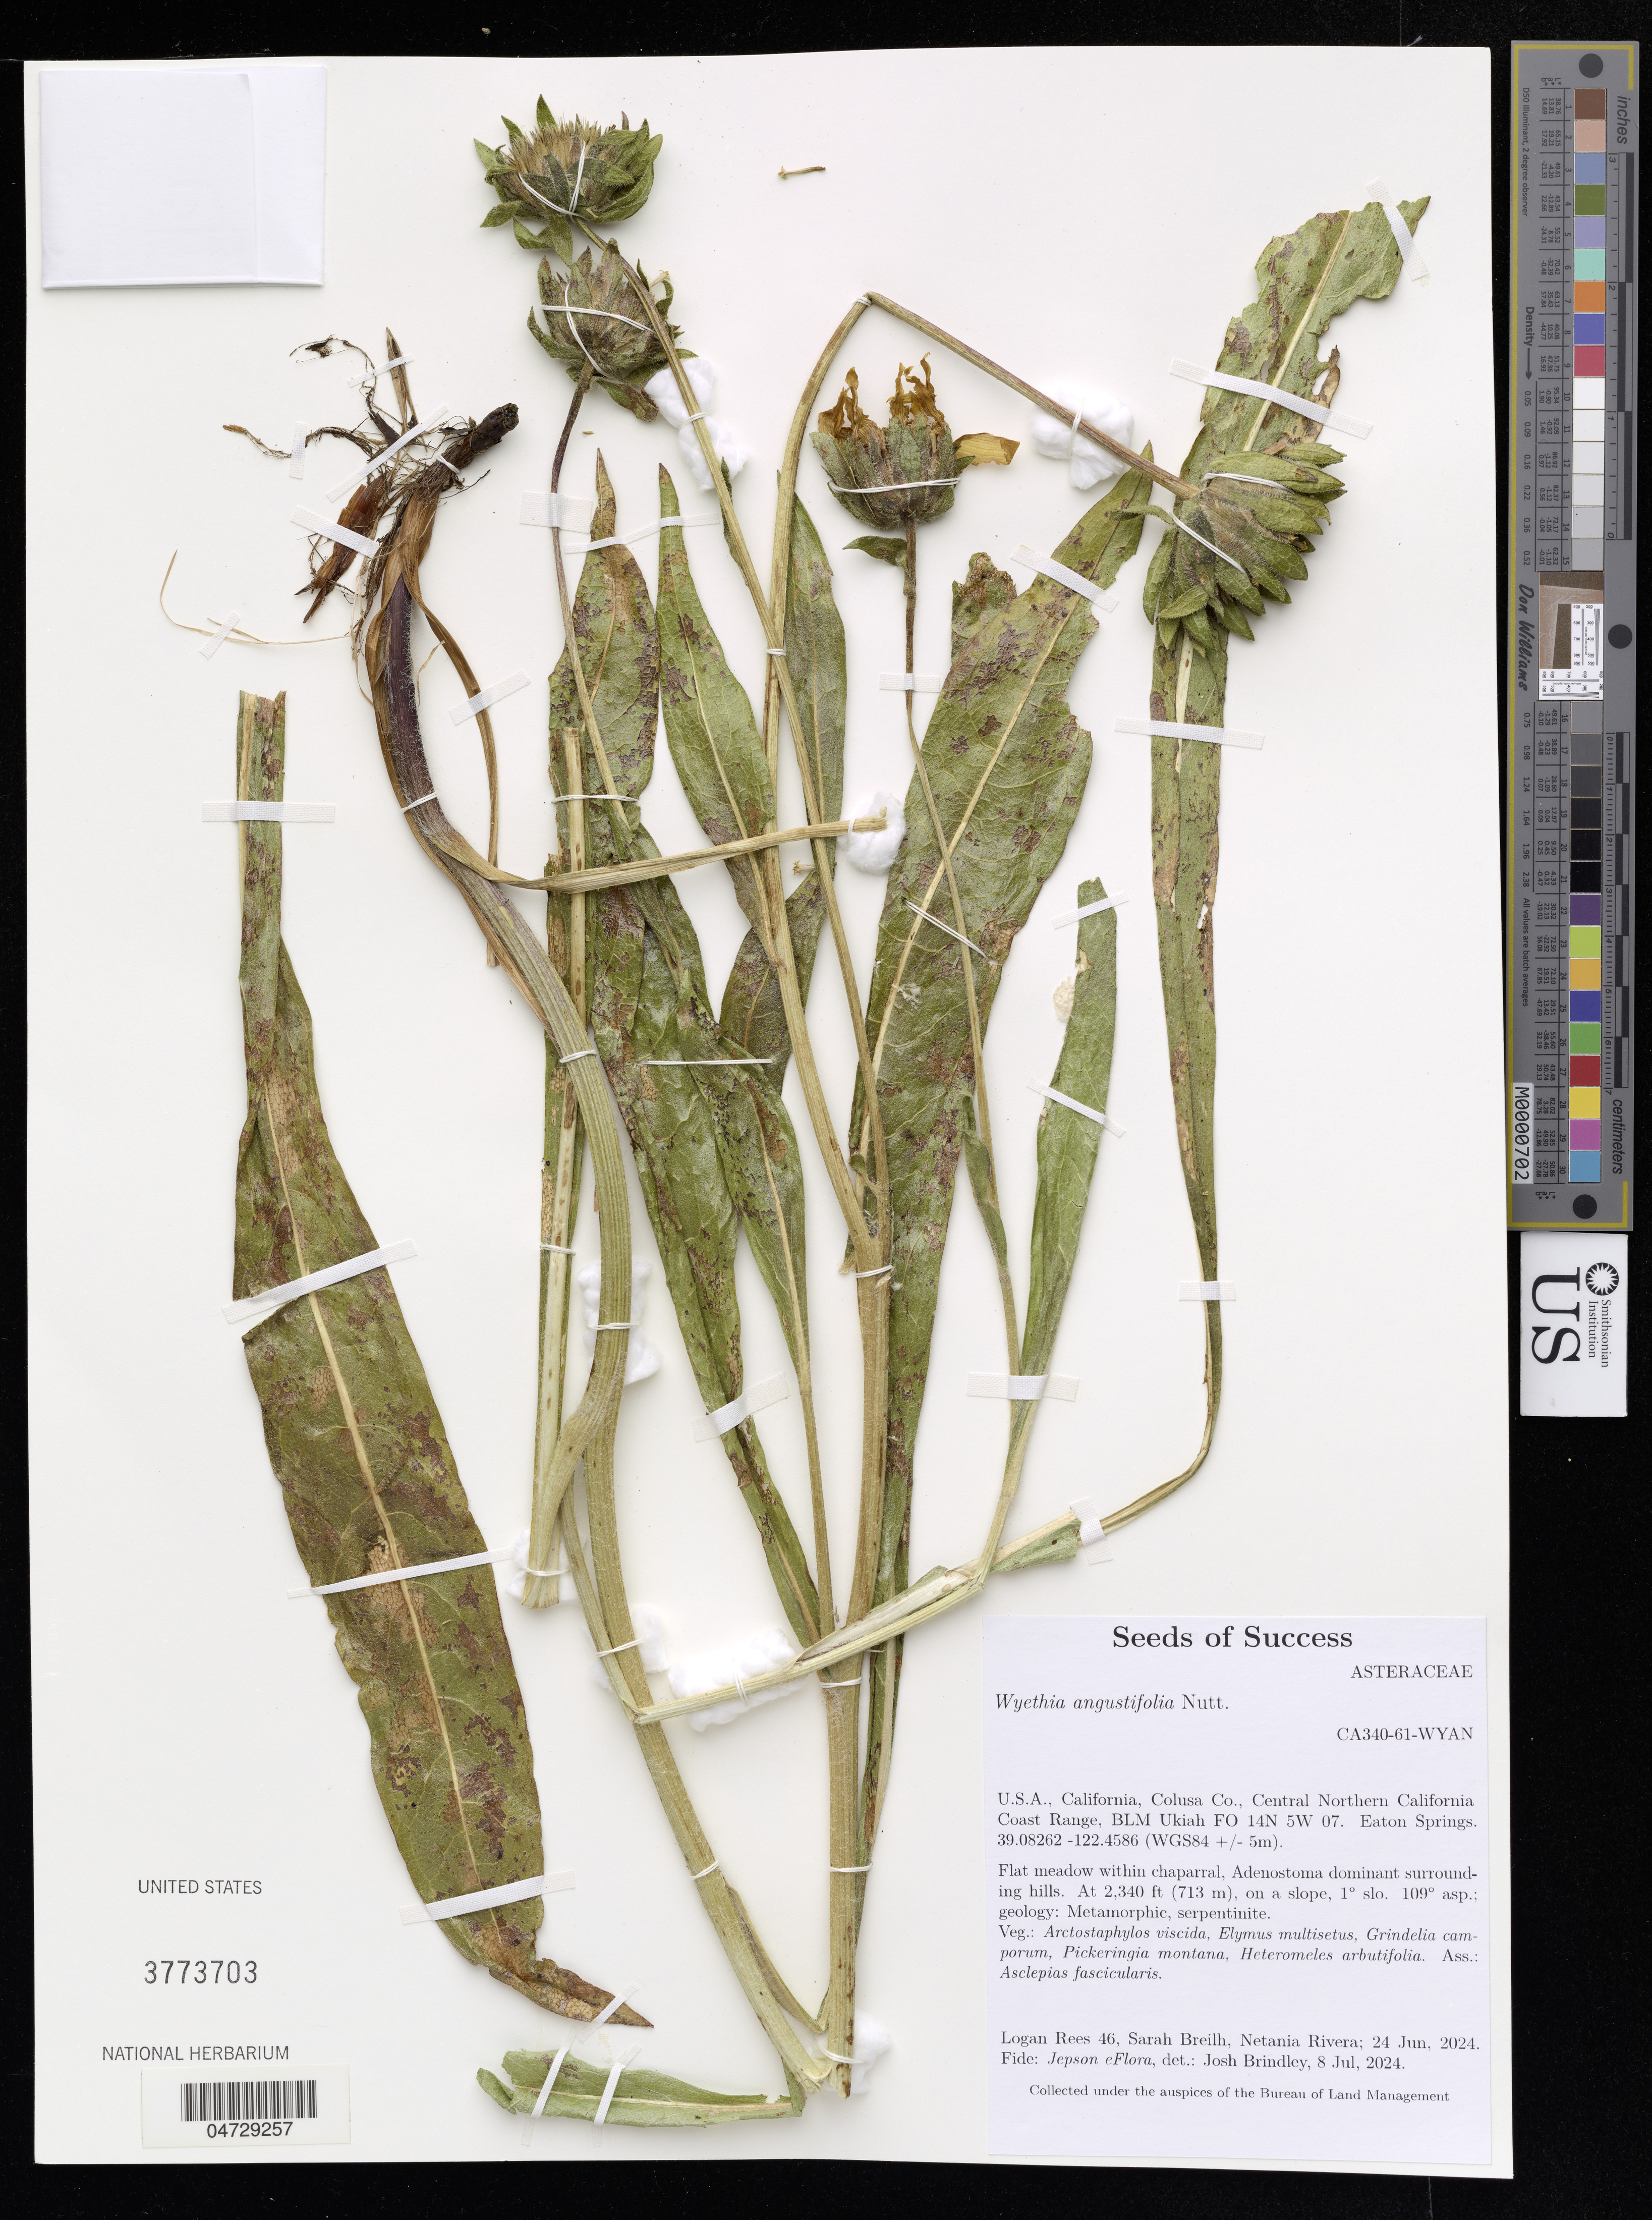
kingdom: Plantae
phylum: Tracheophyta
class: Magnoliopsida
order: Asterales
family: Asteraceae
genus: Wyethia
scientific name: Wyethia angustifolia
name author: (DC.) Nutt.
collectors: L. Rees, S. Breilh & N. Rivera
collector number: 46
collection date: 2024-06-24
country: United States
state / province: California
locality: Colusa Co., Central Northern California Coast Range, BLM Ukiah FO 14N 5W 07. Eaton Springs.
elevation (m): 713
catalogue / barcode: US 3773703